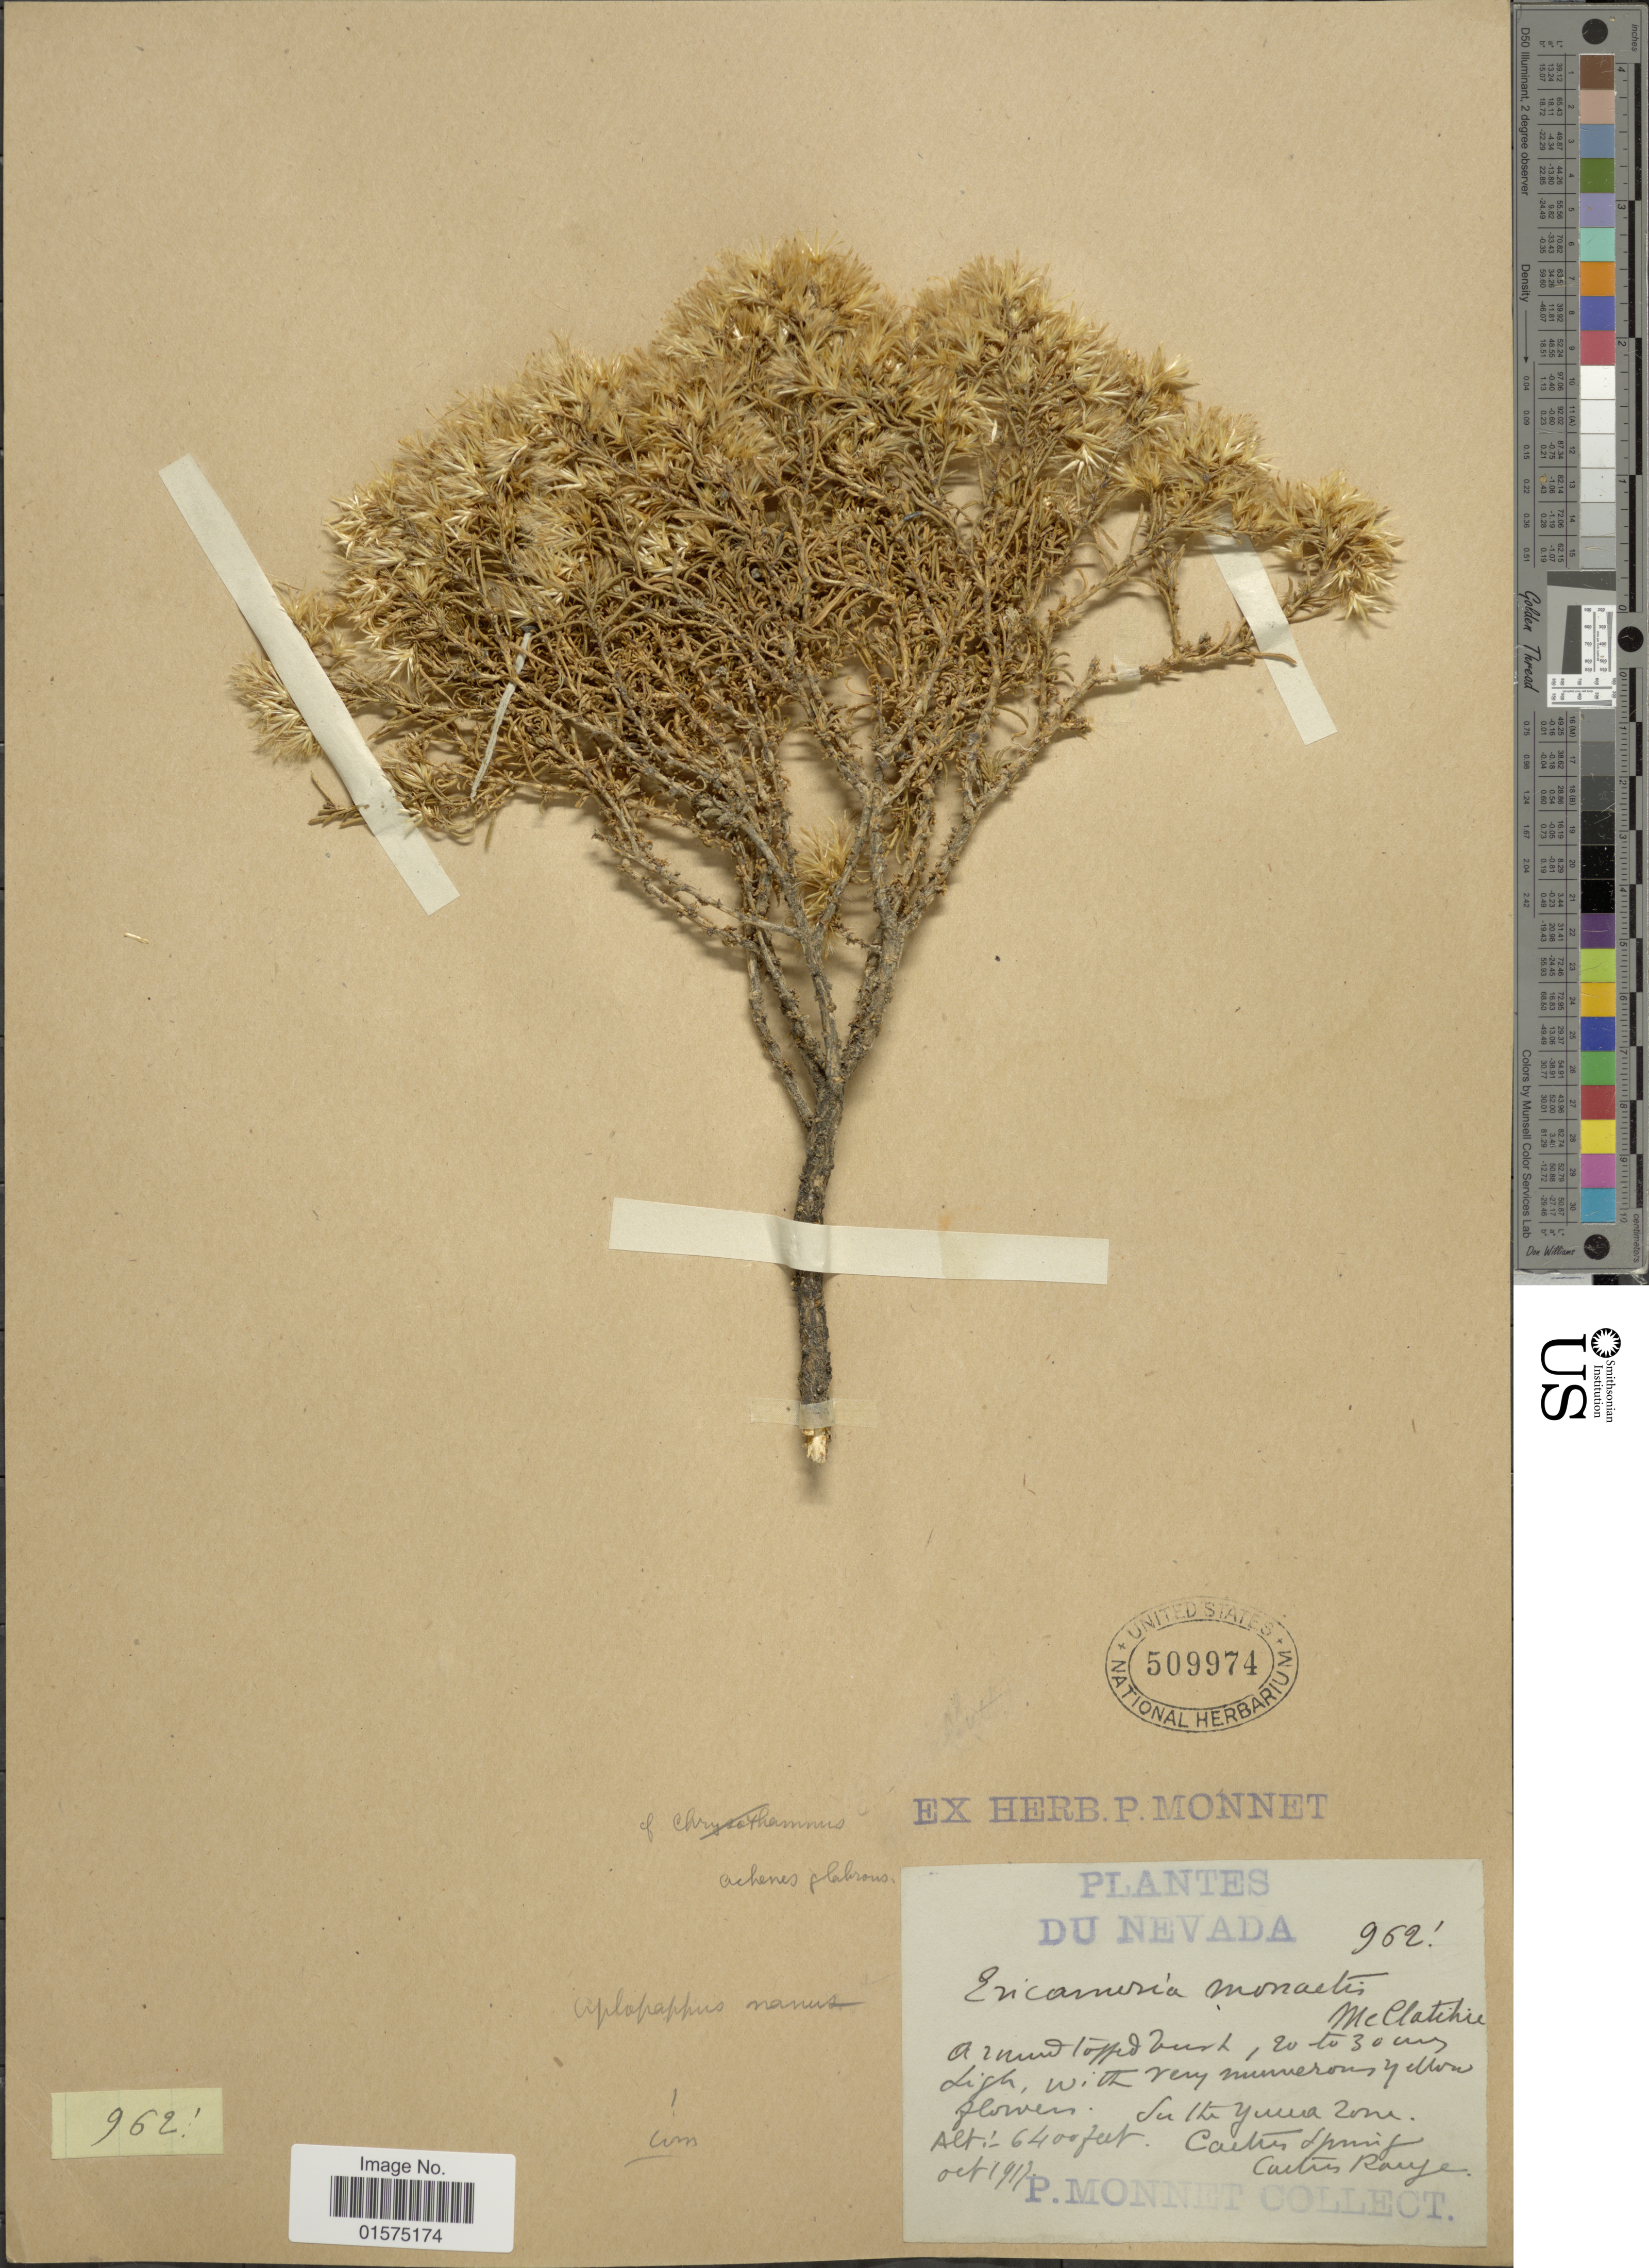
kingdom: Plantae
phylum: Tracheophyta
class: Magnoliopsida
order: Asterales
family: Asteraceae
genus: Ericameria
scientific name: Ericameria nana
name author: Nutt.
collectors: P. Monnet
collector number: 962'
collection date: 1917-10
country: United States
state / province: Nevada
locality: Su the yuva zone. Cactus Spring. Cactus Raye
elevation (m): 1951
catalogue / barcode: US 509974